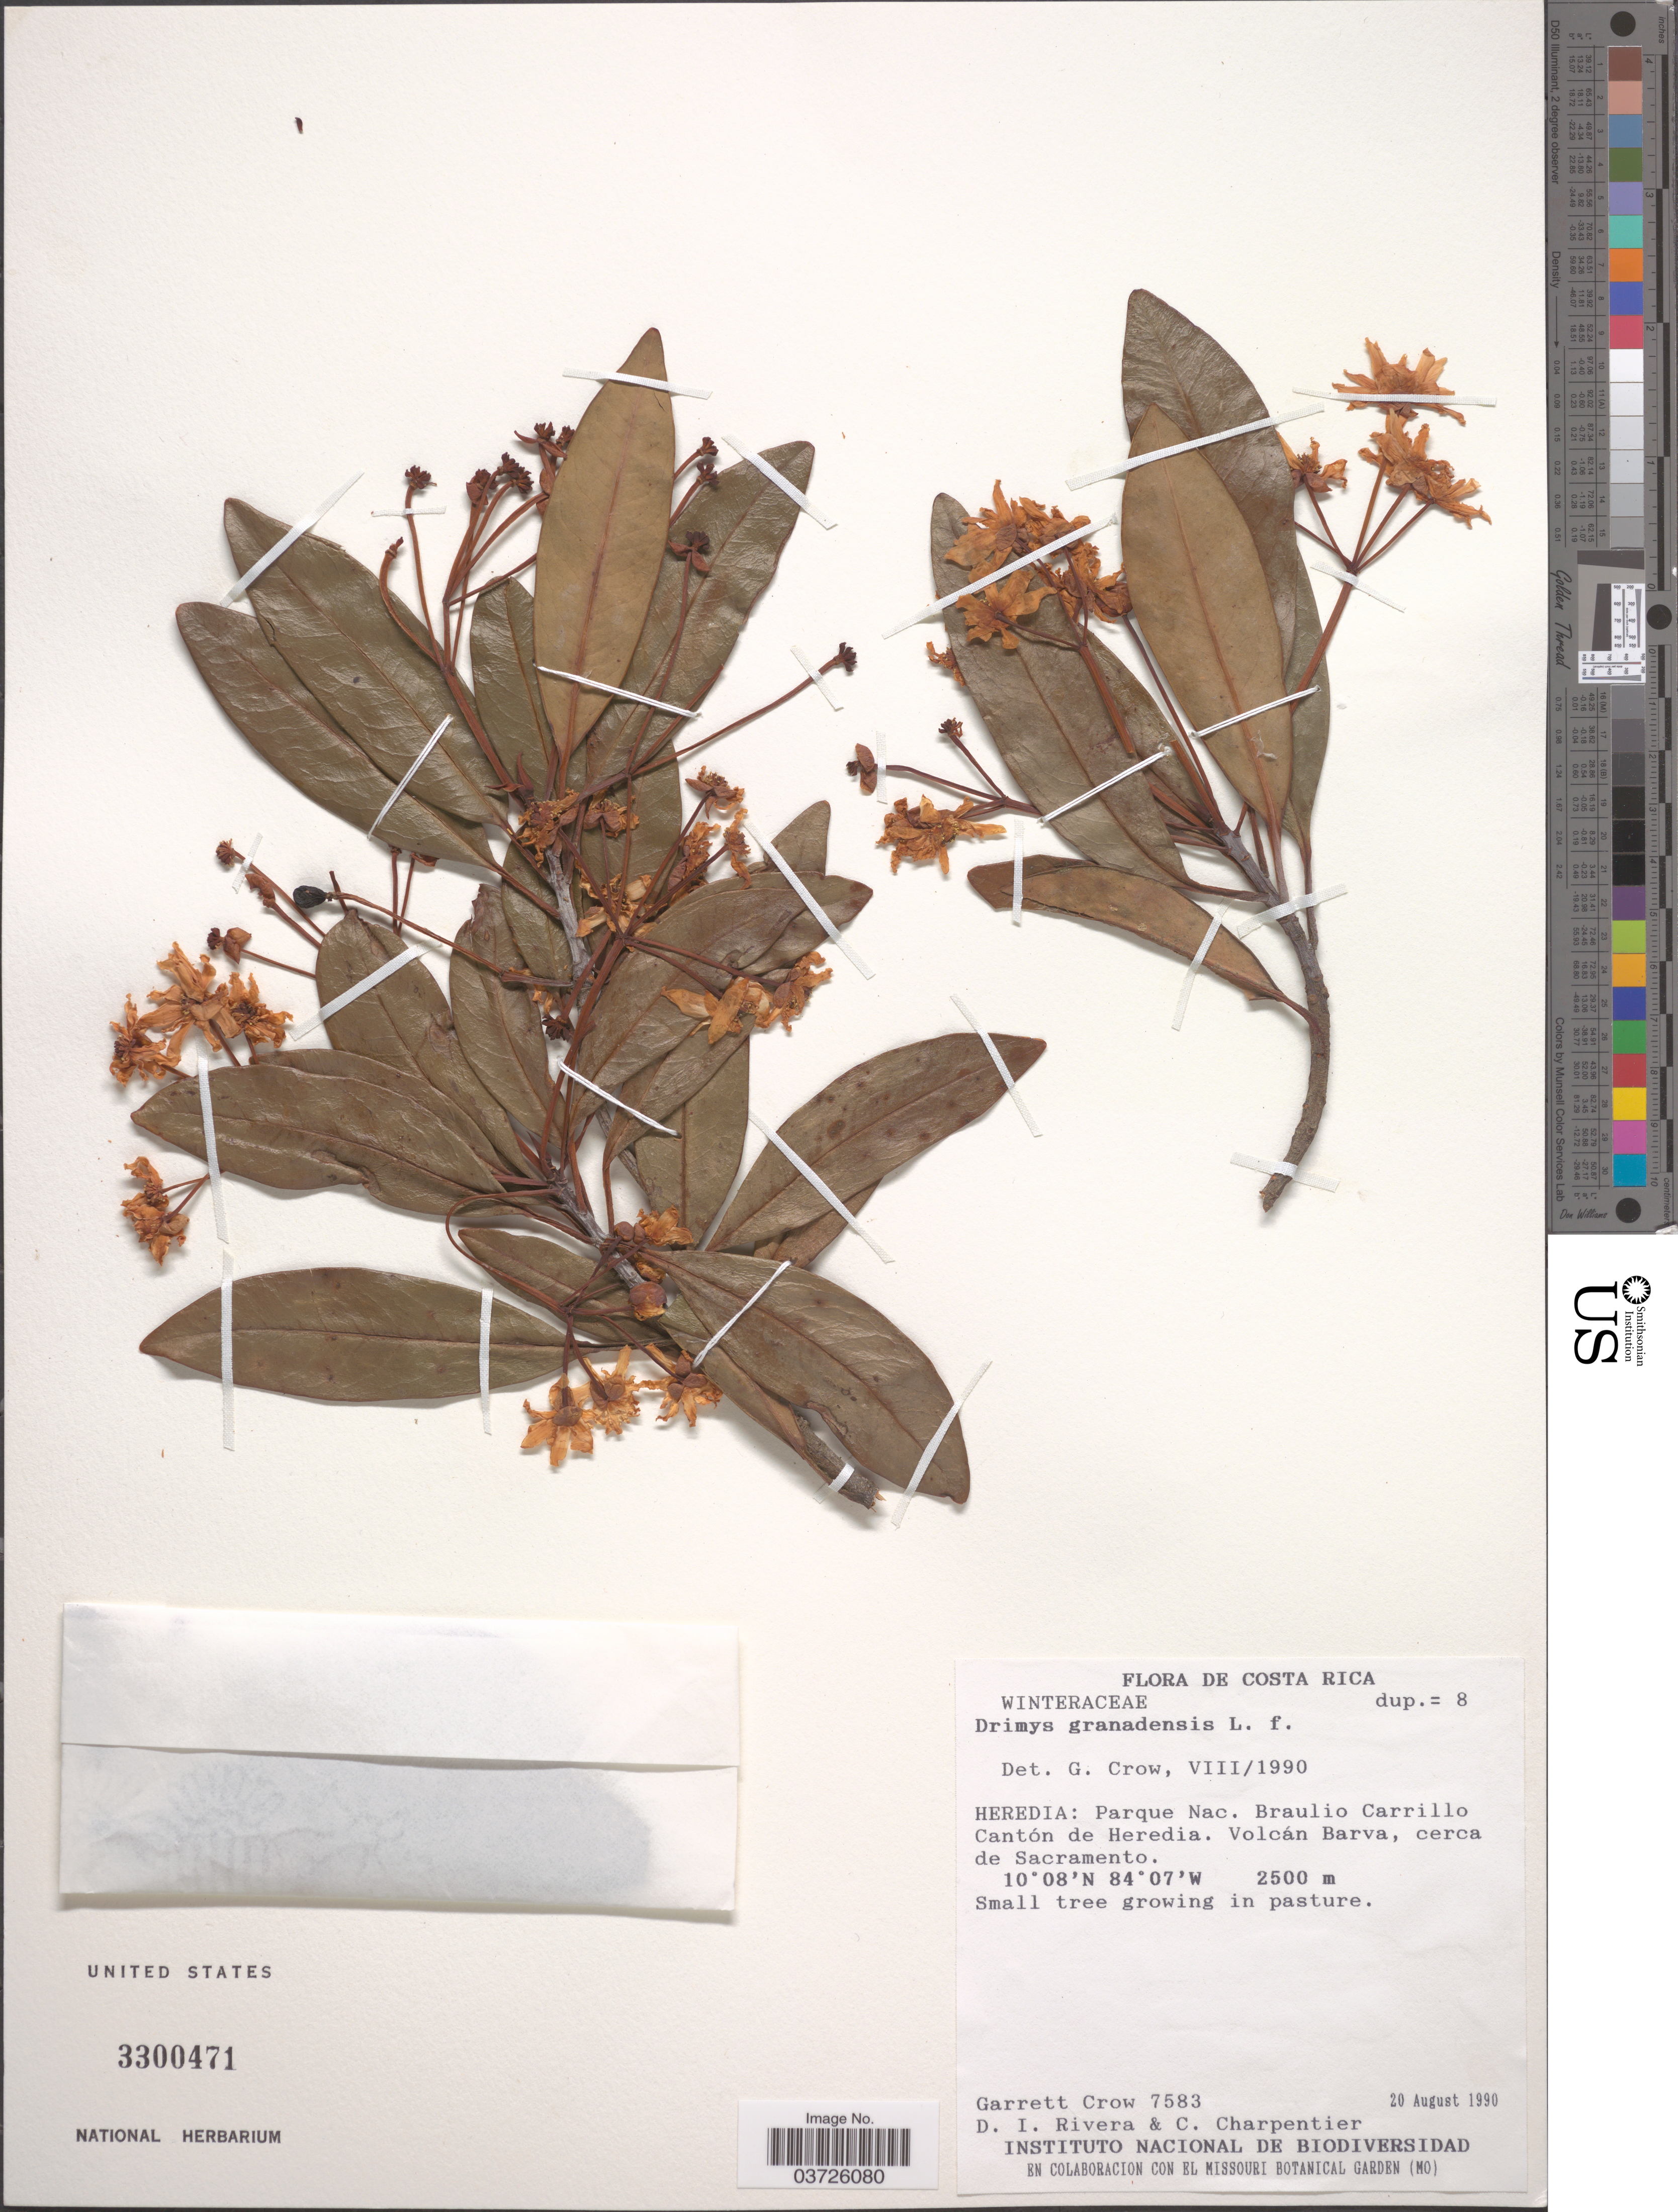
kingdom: Plantae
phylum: Tracheophyta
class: Magnoliopsida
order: Canellales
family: Winteraceae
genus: Drimys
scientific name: Drimys granadensis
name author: L. f.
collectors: G. E. Crow, D. Rivera & C. Charpentier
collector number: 7583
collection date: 1990-08-20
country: Costa Rica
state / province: Heredia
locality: Parque Nac. Braulio Carrillo Cantón de Heredia. Volcán Barva, cerca de Sacramento.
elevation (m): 2500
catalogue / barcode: US 3300471